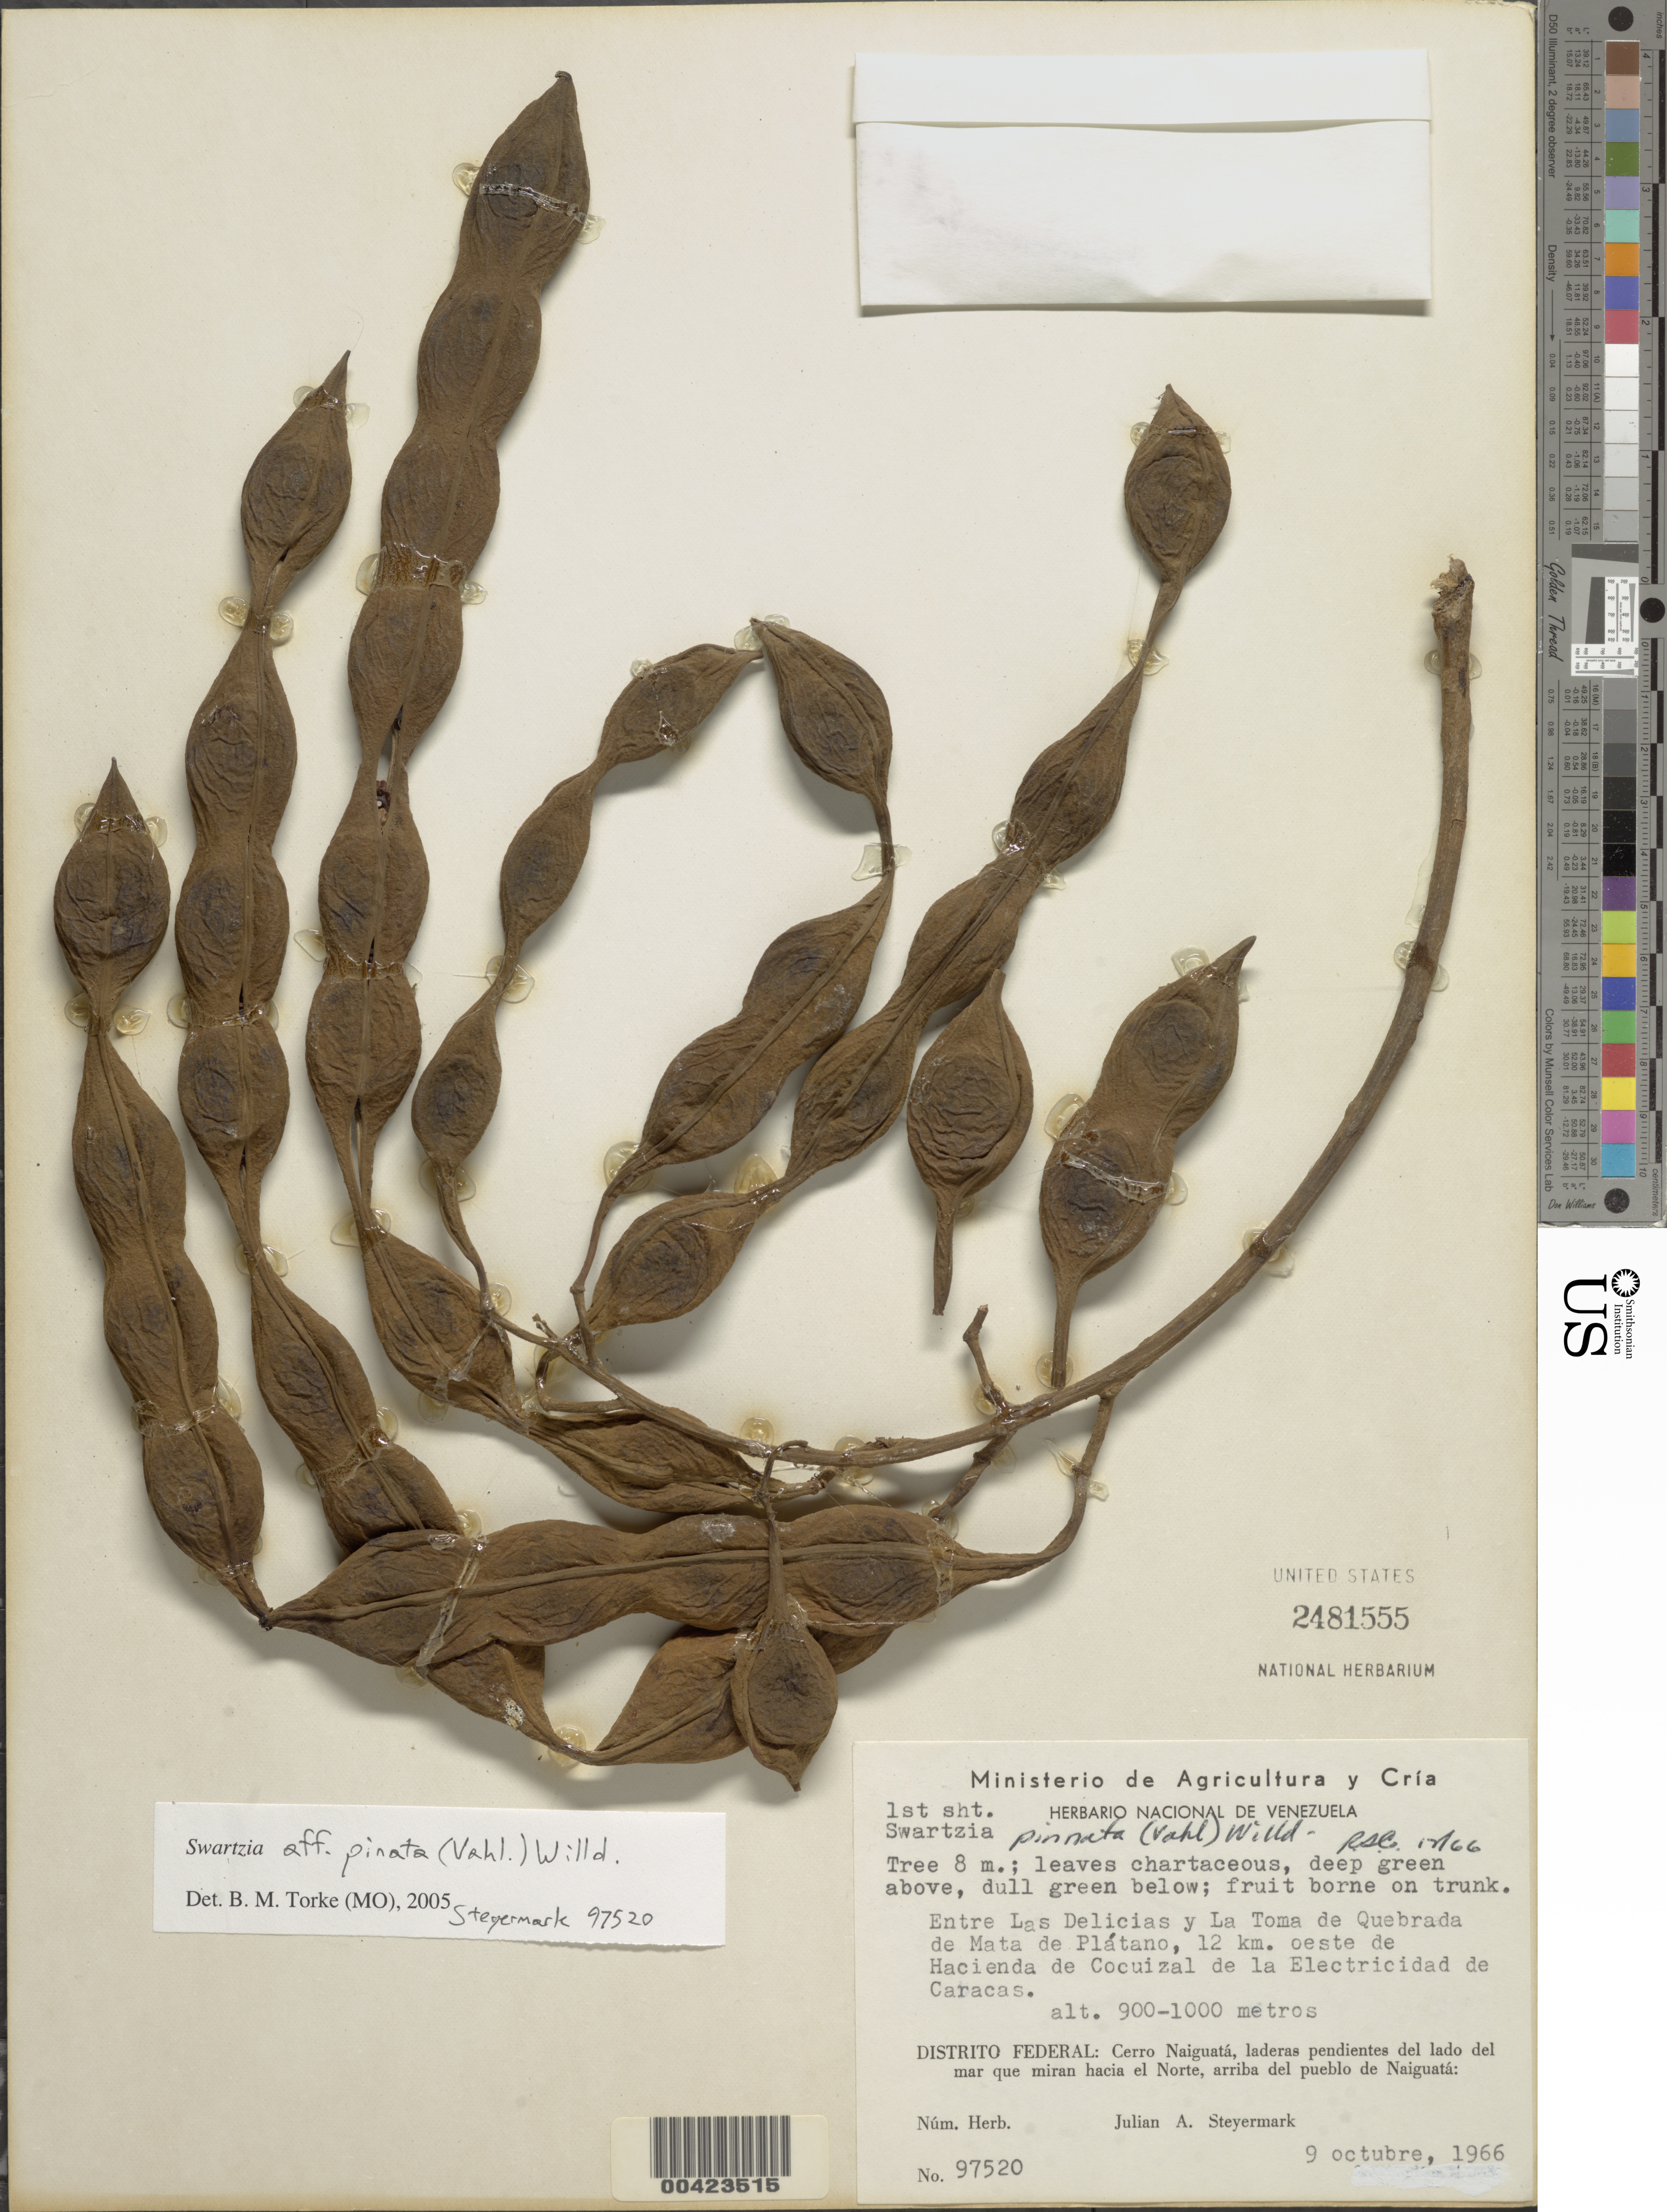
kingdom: Plantae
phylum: Tracheophyta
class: Magnoliopsida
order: Fabales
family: Fabaceae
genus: Swartzia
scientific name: Swartzia pinnata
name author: (Vahl) Willd.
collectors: J. Steyermark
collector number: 97520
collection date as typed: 09 Oct 1966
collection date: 1966-10-09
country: Venezuela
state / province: Distrito Federal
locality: Las delicia y la toma de quebrada de mata de platano, 12 km w de la hacienda de cocuizalde la electricidad de caracas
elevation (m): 900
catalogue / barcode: US 2481555